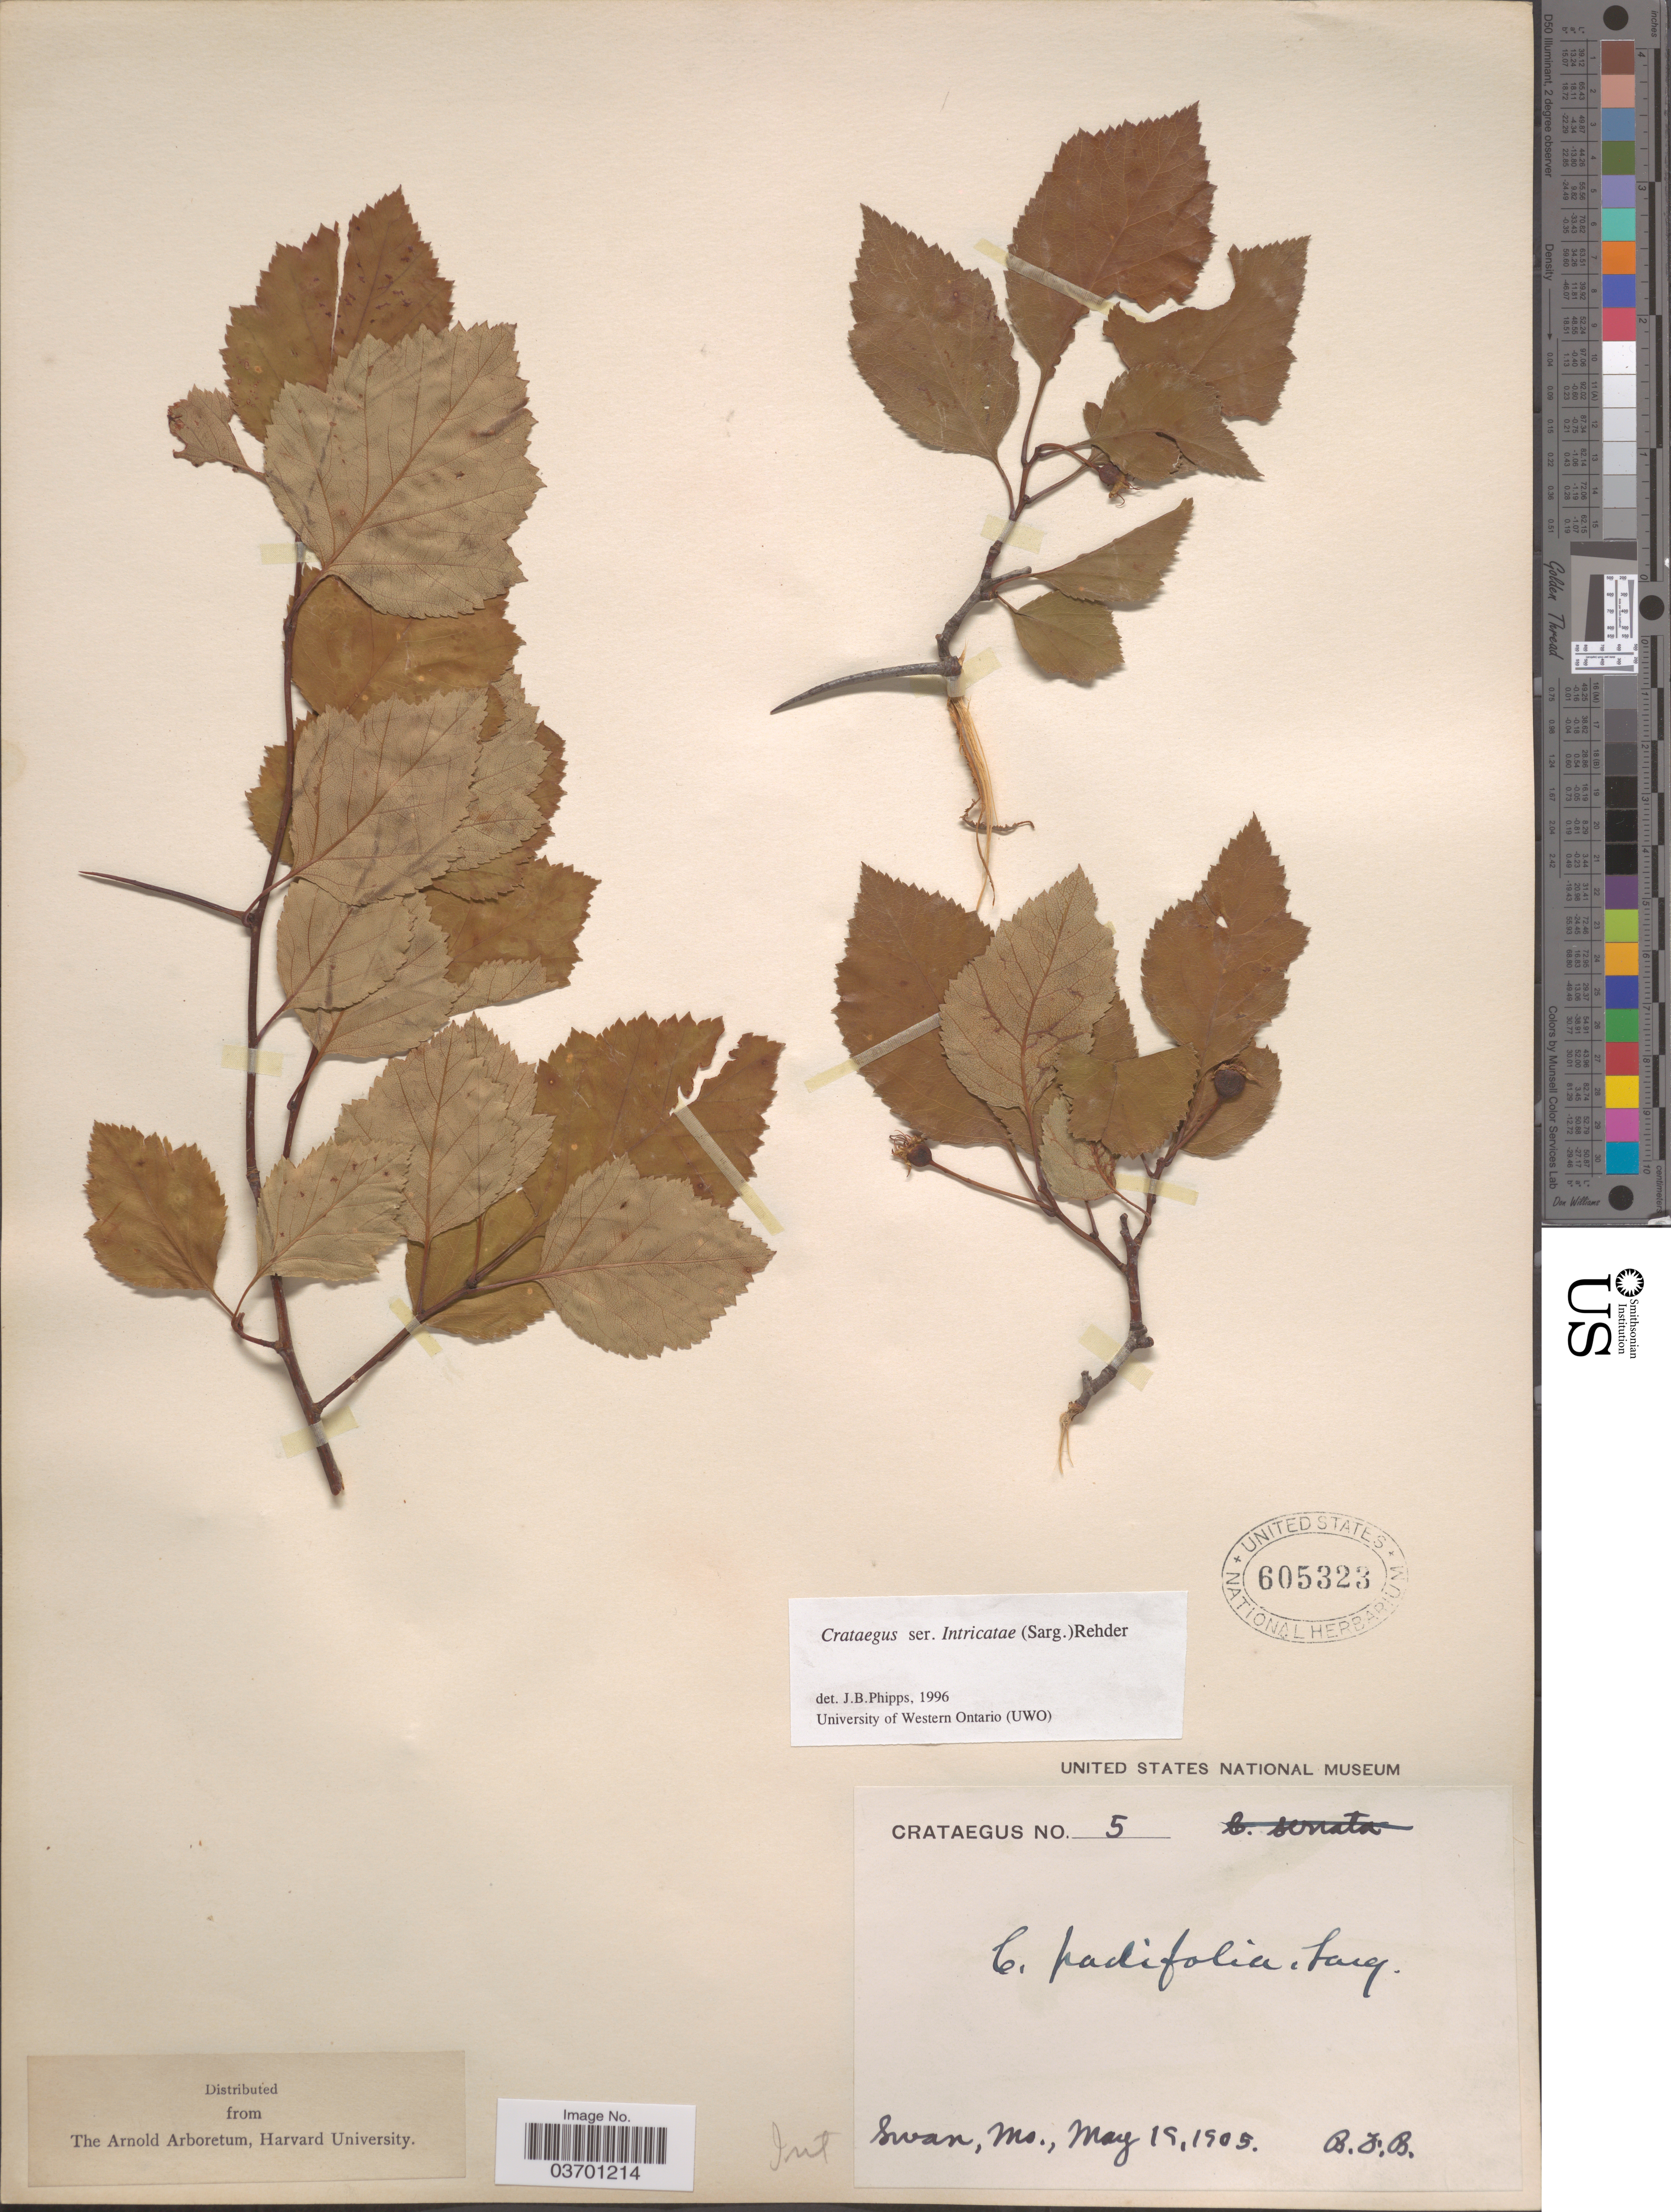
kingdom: Plantae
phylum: Tracheophyta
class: Magnoliopsida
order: Rosales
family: Rosaceae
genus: Crataegus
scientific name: Crataegus padifolia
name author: Sarg.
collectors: B. F. B.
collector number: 5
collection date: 1905-05-19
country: United States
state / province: Missouri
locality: Swan.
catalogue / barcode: US 605323